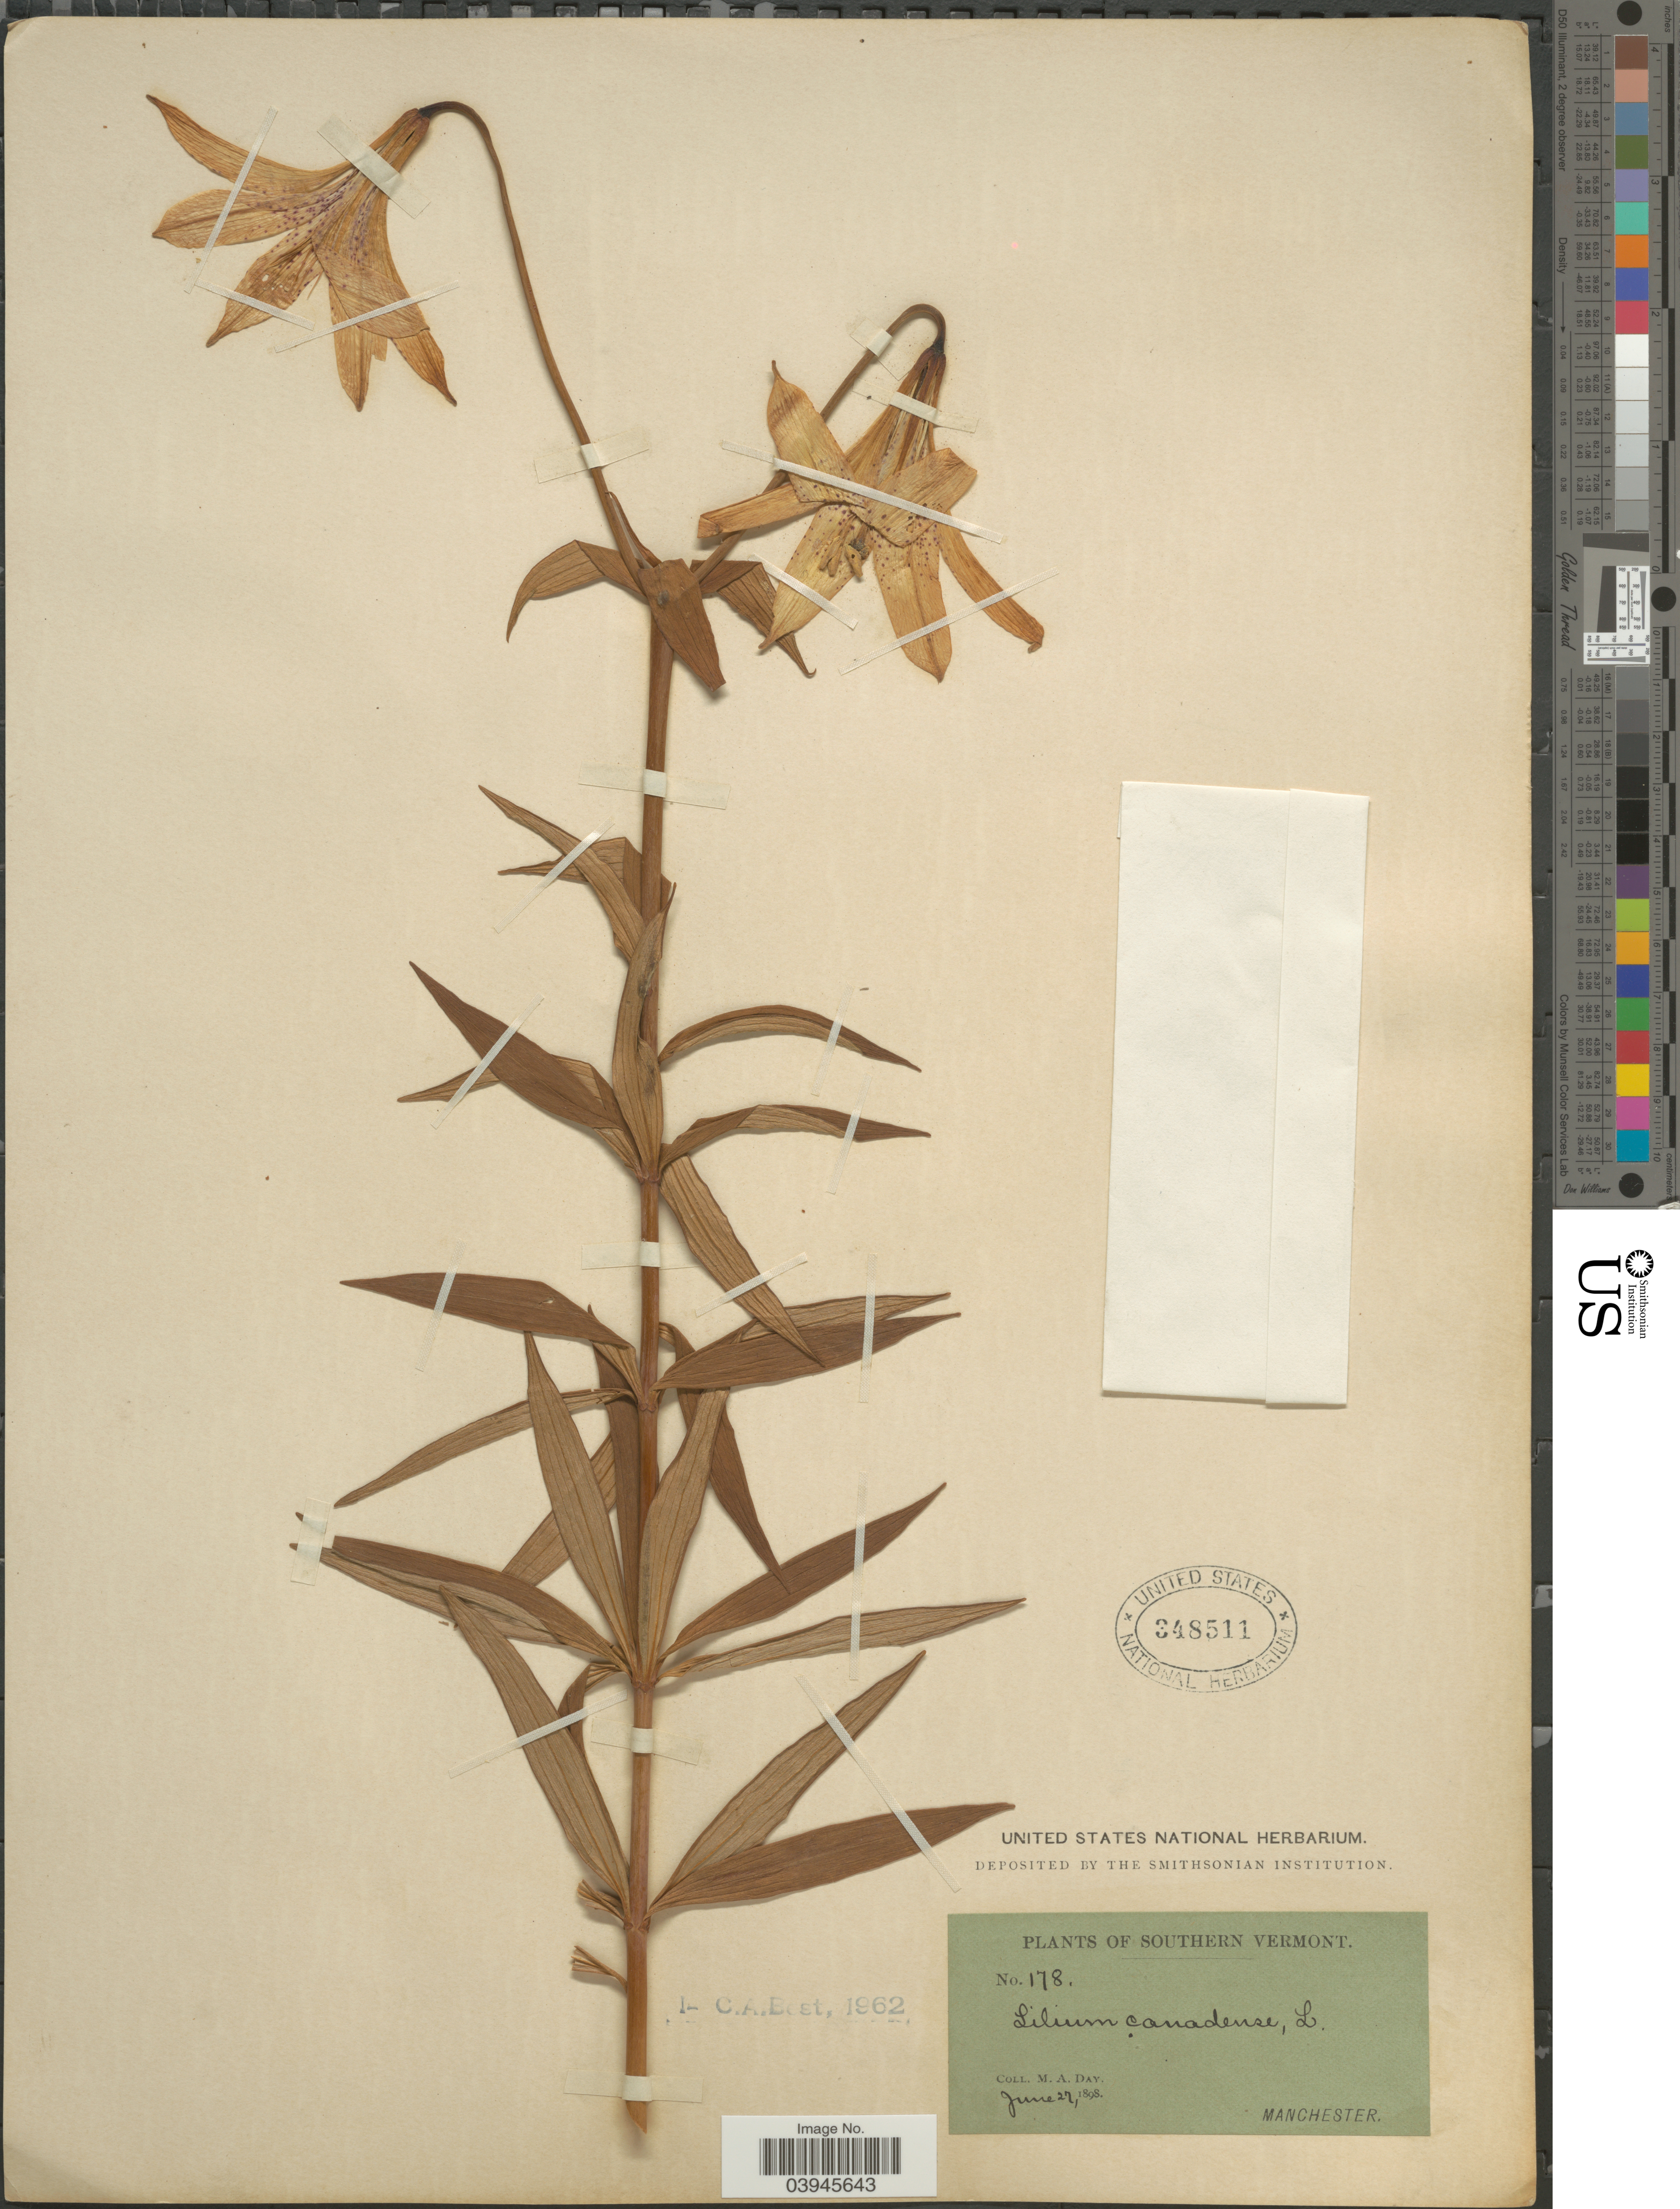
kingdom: Plantae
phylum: Tracheophyta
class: Liliopsida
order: Liliales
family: Liliaceae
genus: Lilium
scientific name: Lilium canadense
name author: L.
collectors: M. Day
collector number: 178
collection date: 1898-06-27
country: United States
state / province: Vermont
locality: Southern Vermont. Manchester.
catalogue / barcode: US 348511